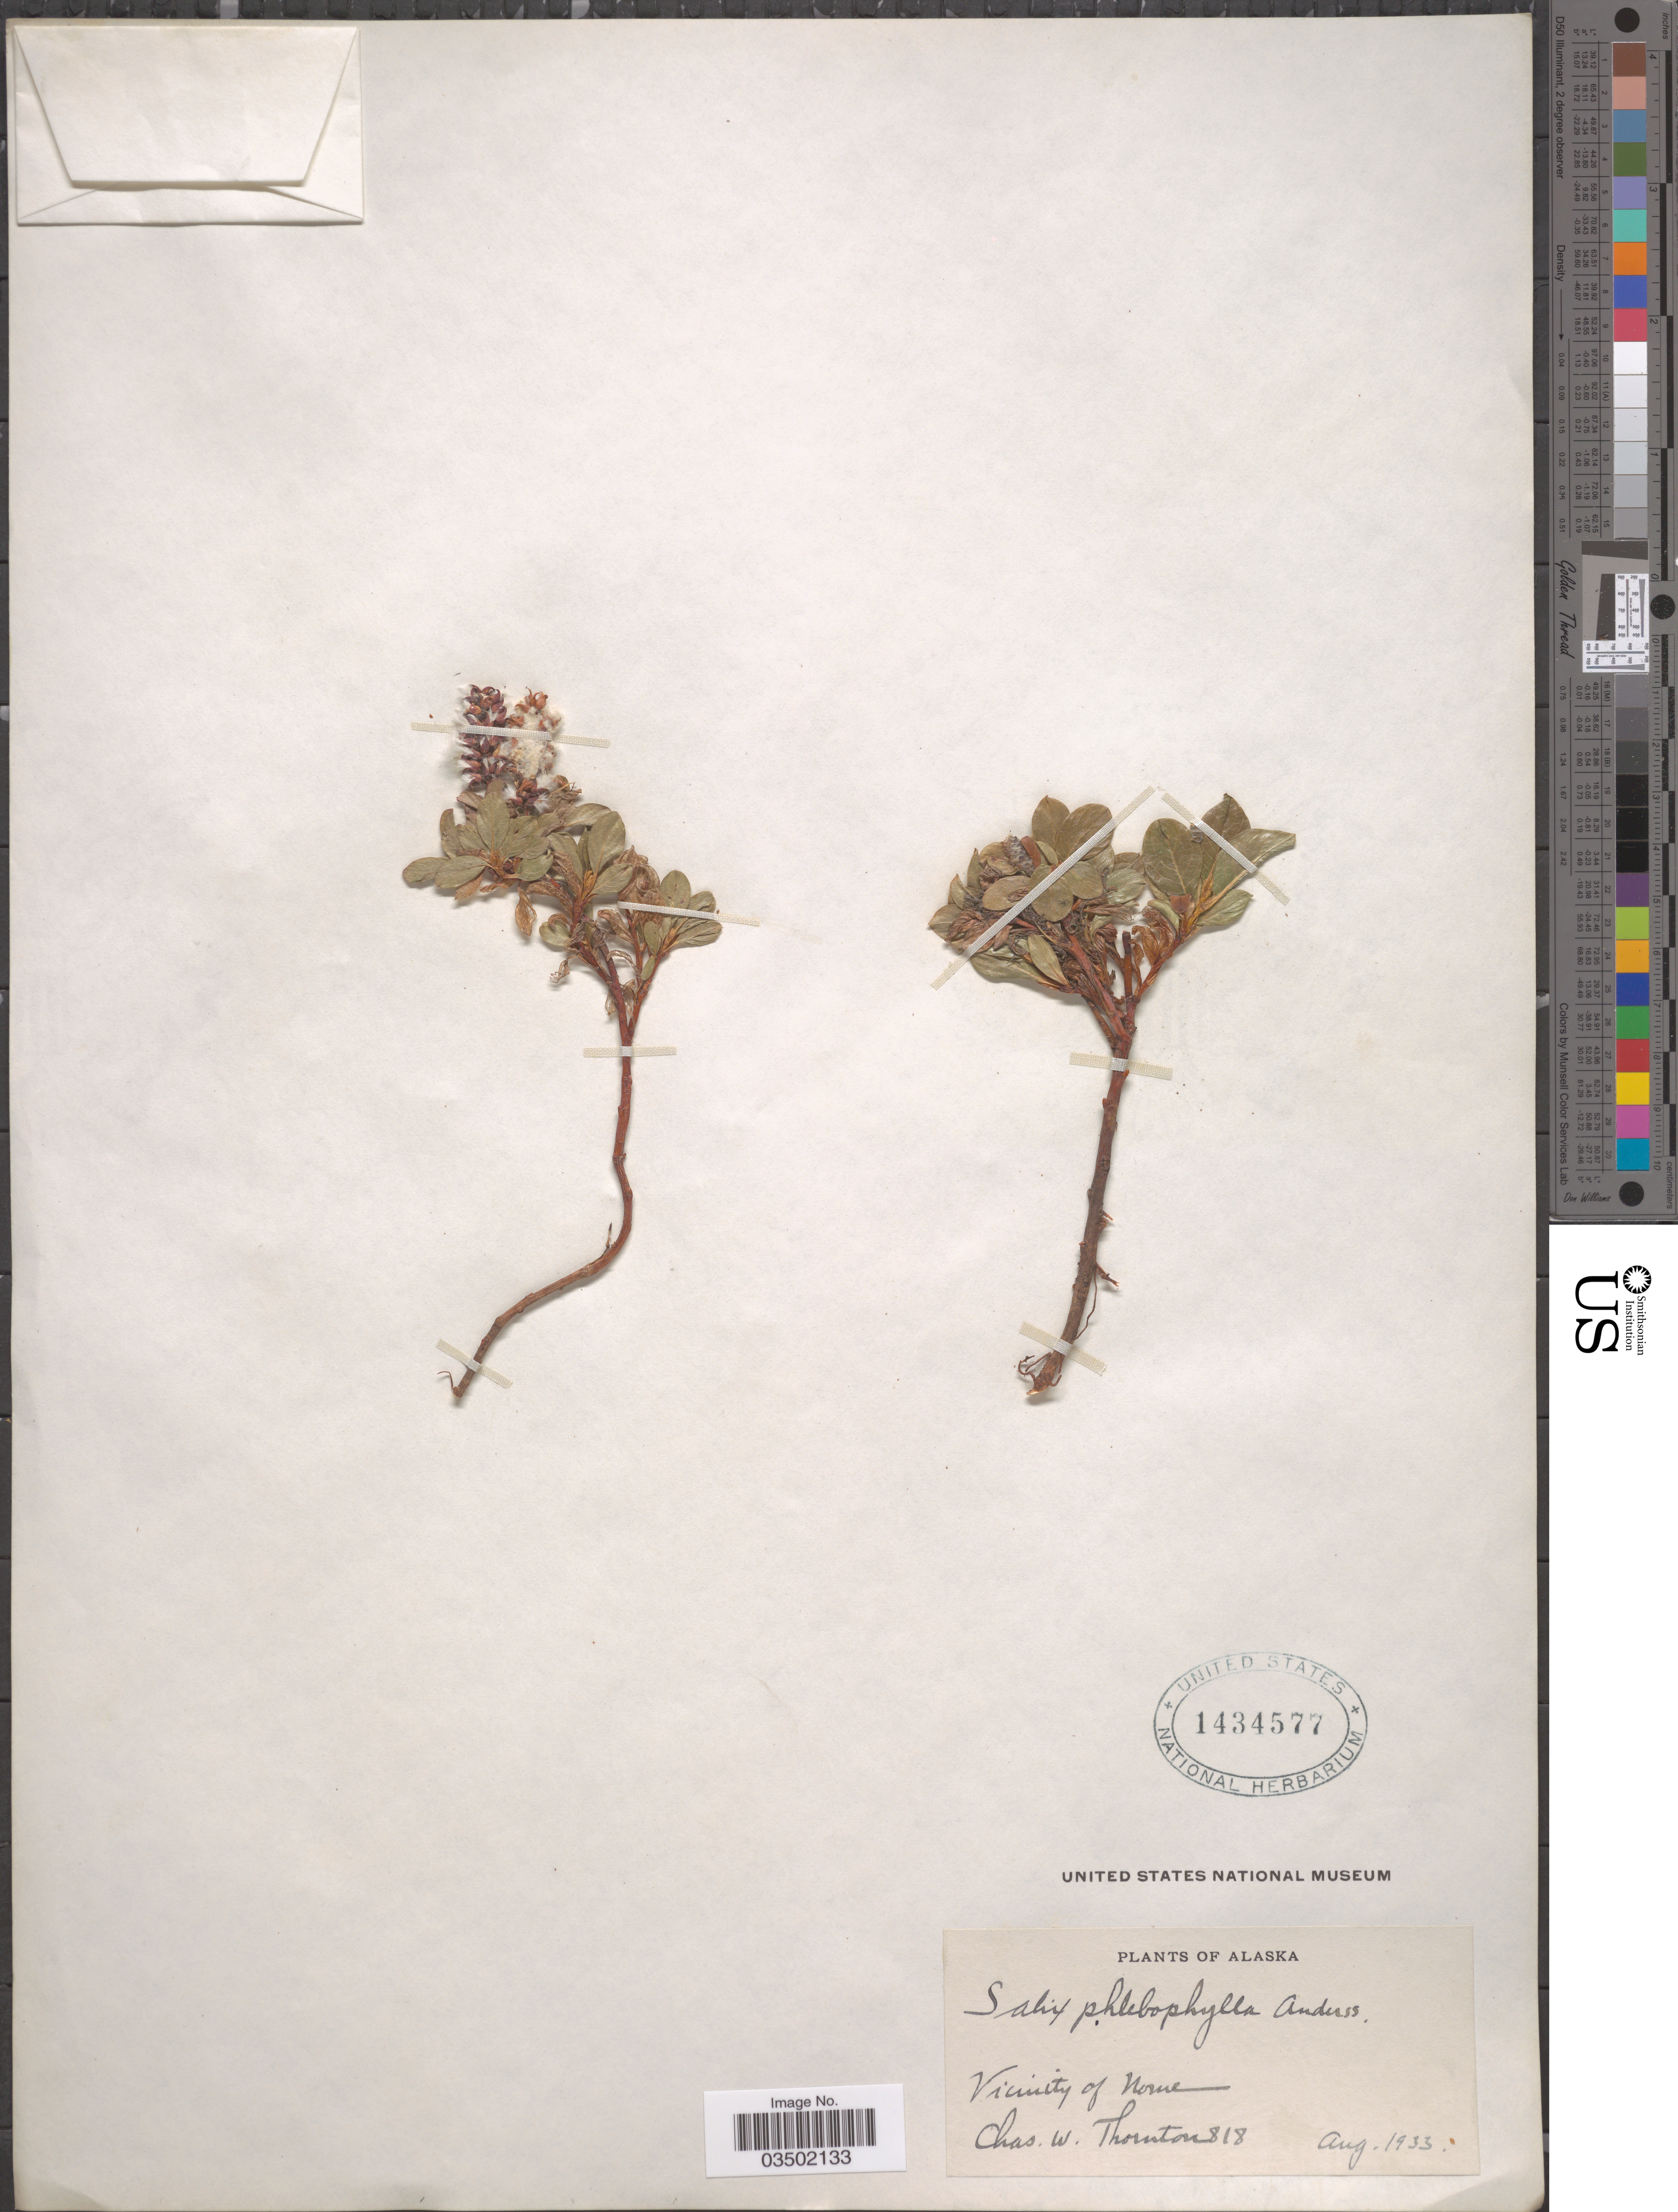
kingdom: Plantae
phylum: Tracheophyta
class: Magnoliopsida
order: Malpighiales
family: Salicaceae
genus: Salix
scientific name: Salix phlebophylla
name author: Andersson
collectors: C. Thornton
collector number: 818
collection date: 1933-08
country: United States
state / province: Alaska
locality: Vicinity of Nome.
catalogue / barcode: US 1434577